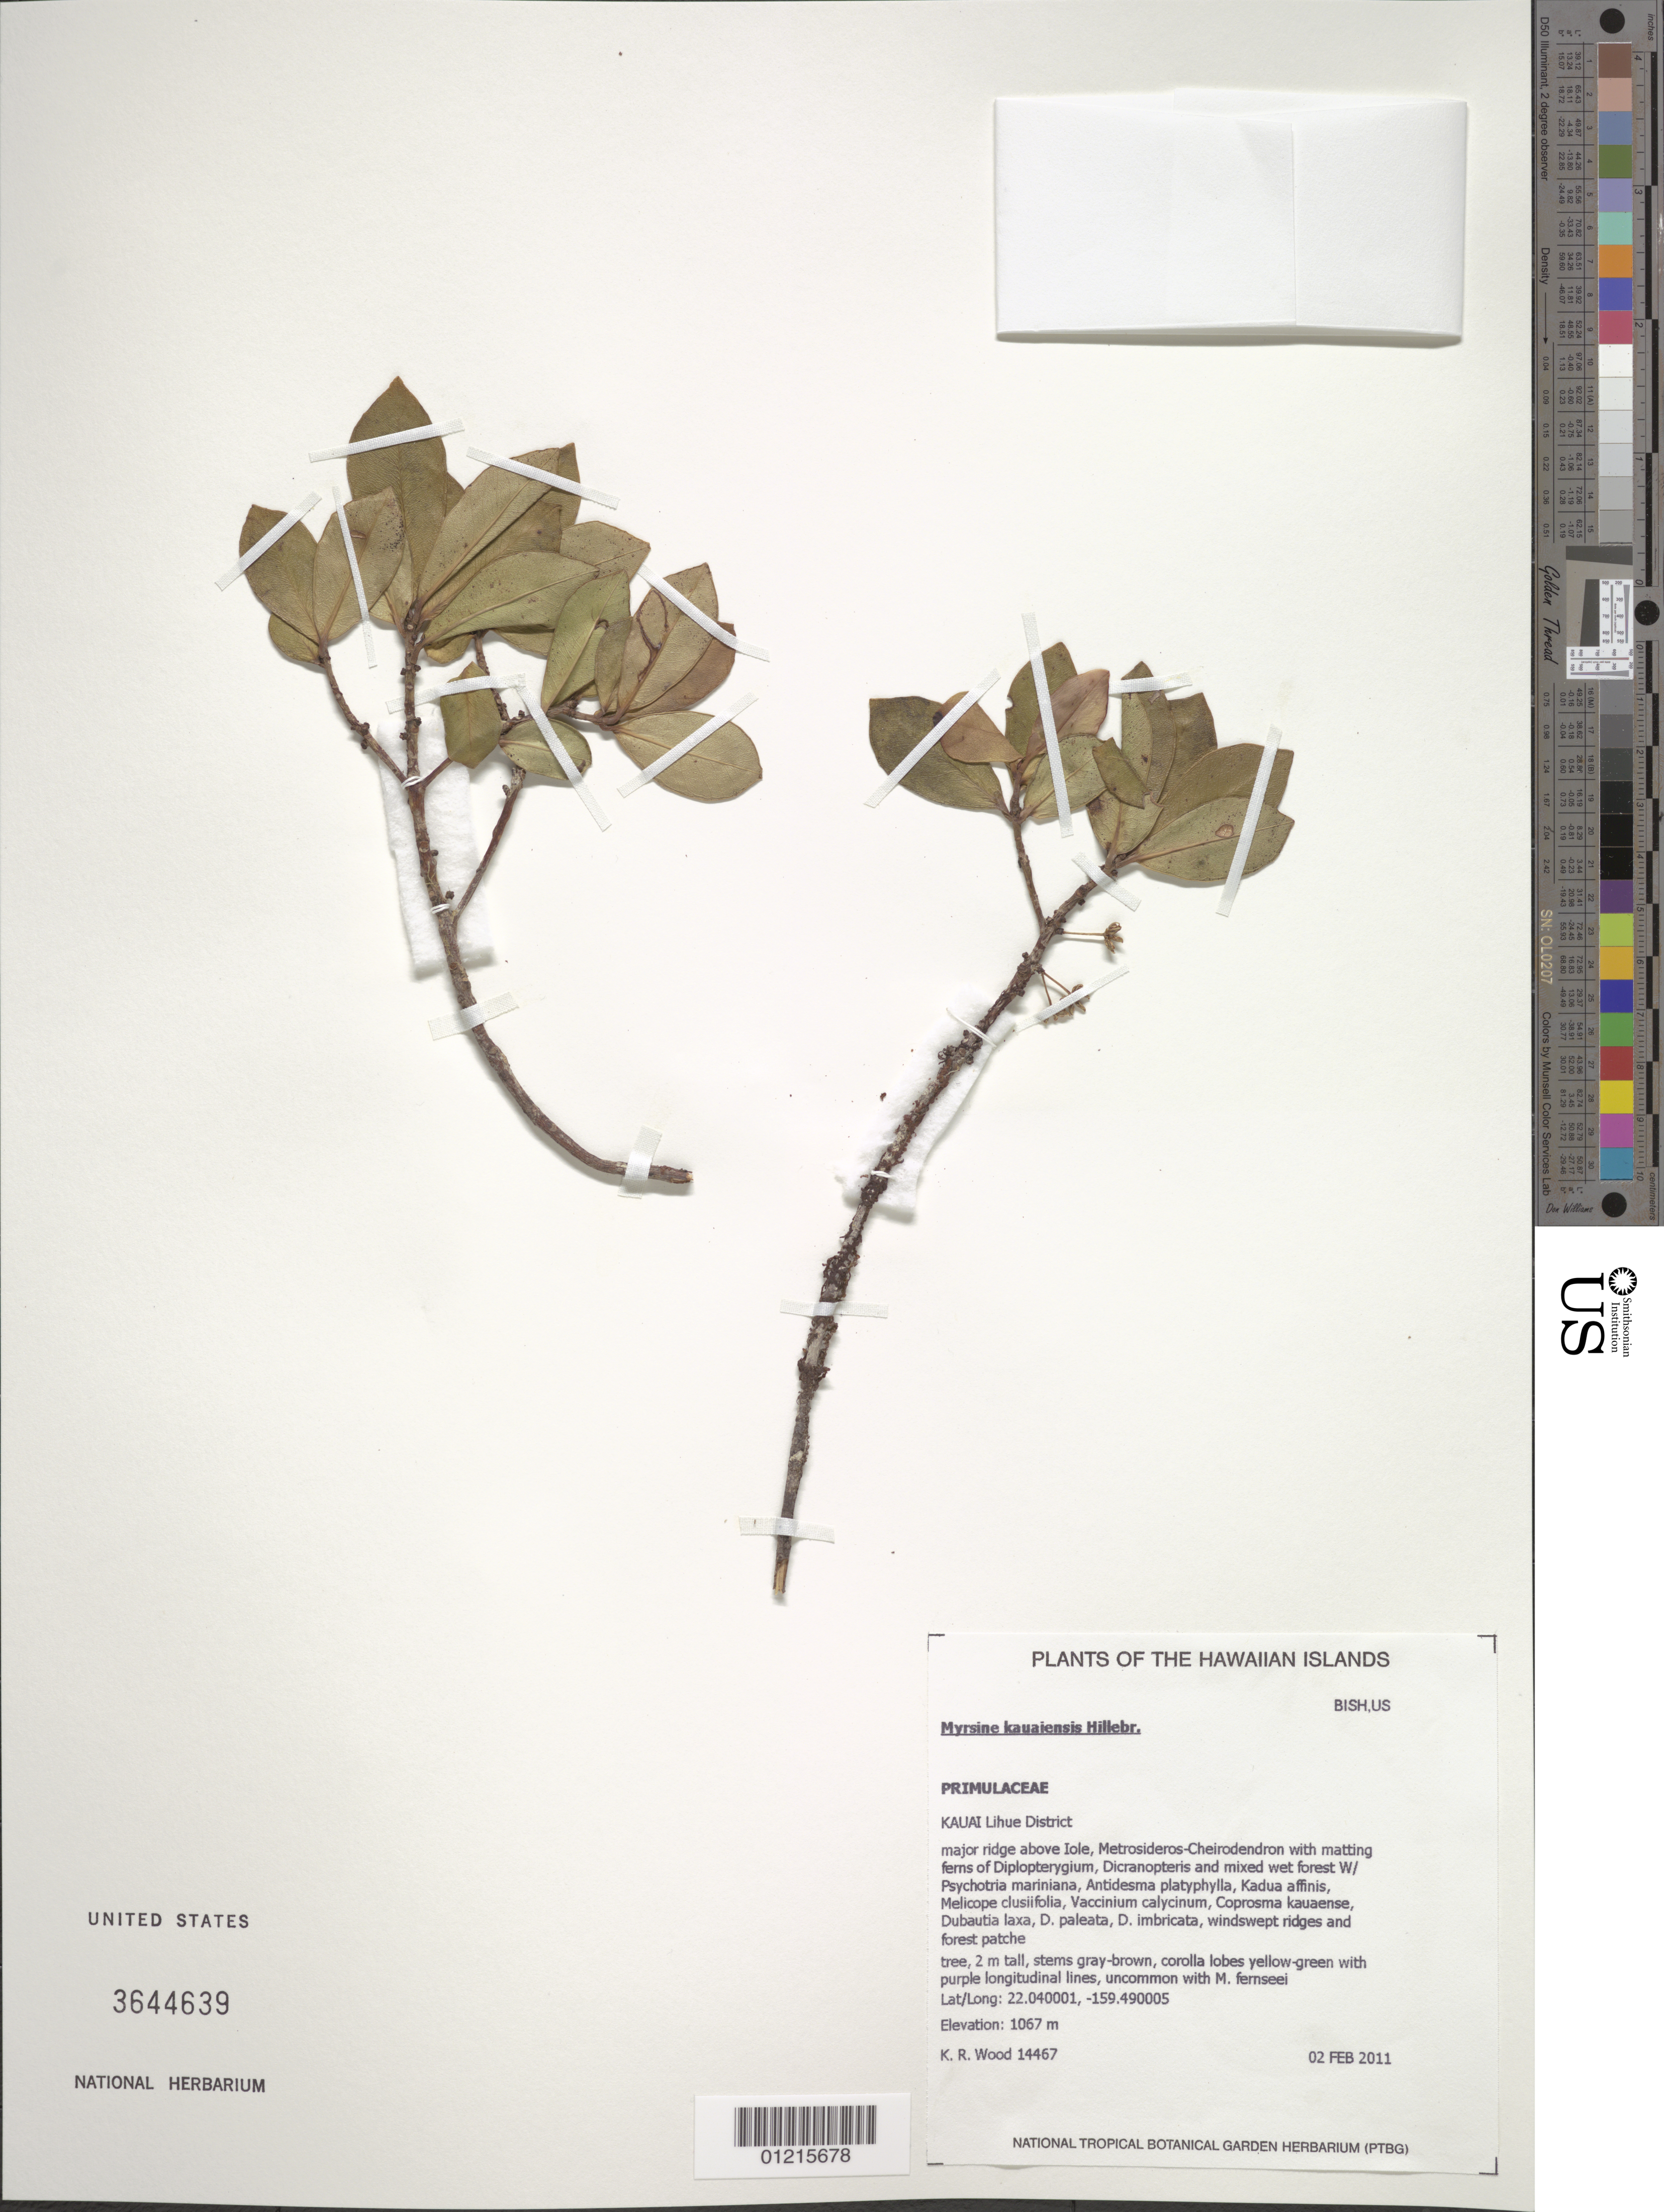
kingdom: Plantae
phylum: Tracheophyta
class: Magnoliopsida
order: Ericales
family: Primulaceae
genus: Myrsine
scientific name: Myrsine kauaiensis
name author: Hillebr.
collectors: K. R. Wood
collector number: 14467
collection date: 2011-02-02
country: United States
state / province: Hawaii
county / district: Kauai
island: Kaua'i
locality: Lihue District, major ridge above Iole.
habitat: Mixed wet forest.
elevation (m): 1067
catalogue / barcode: US 3544639